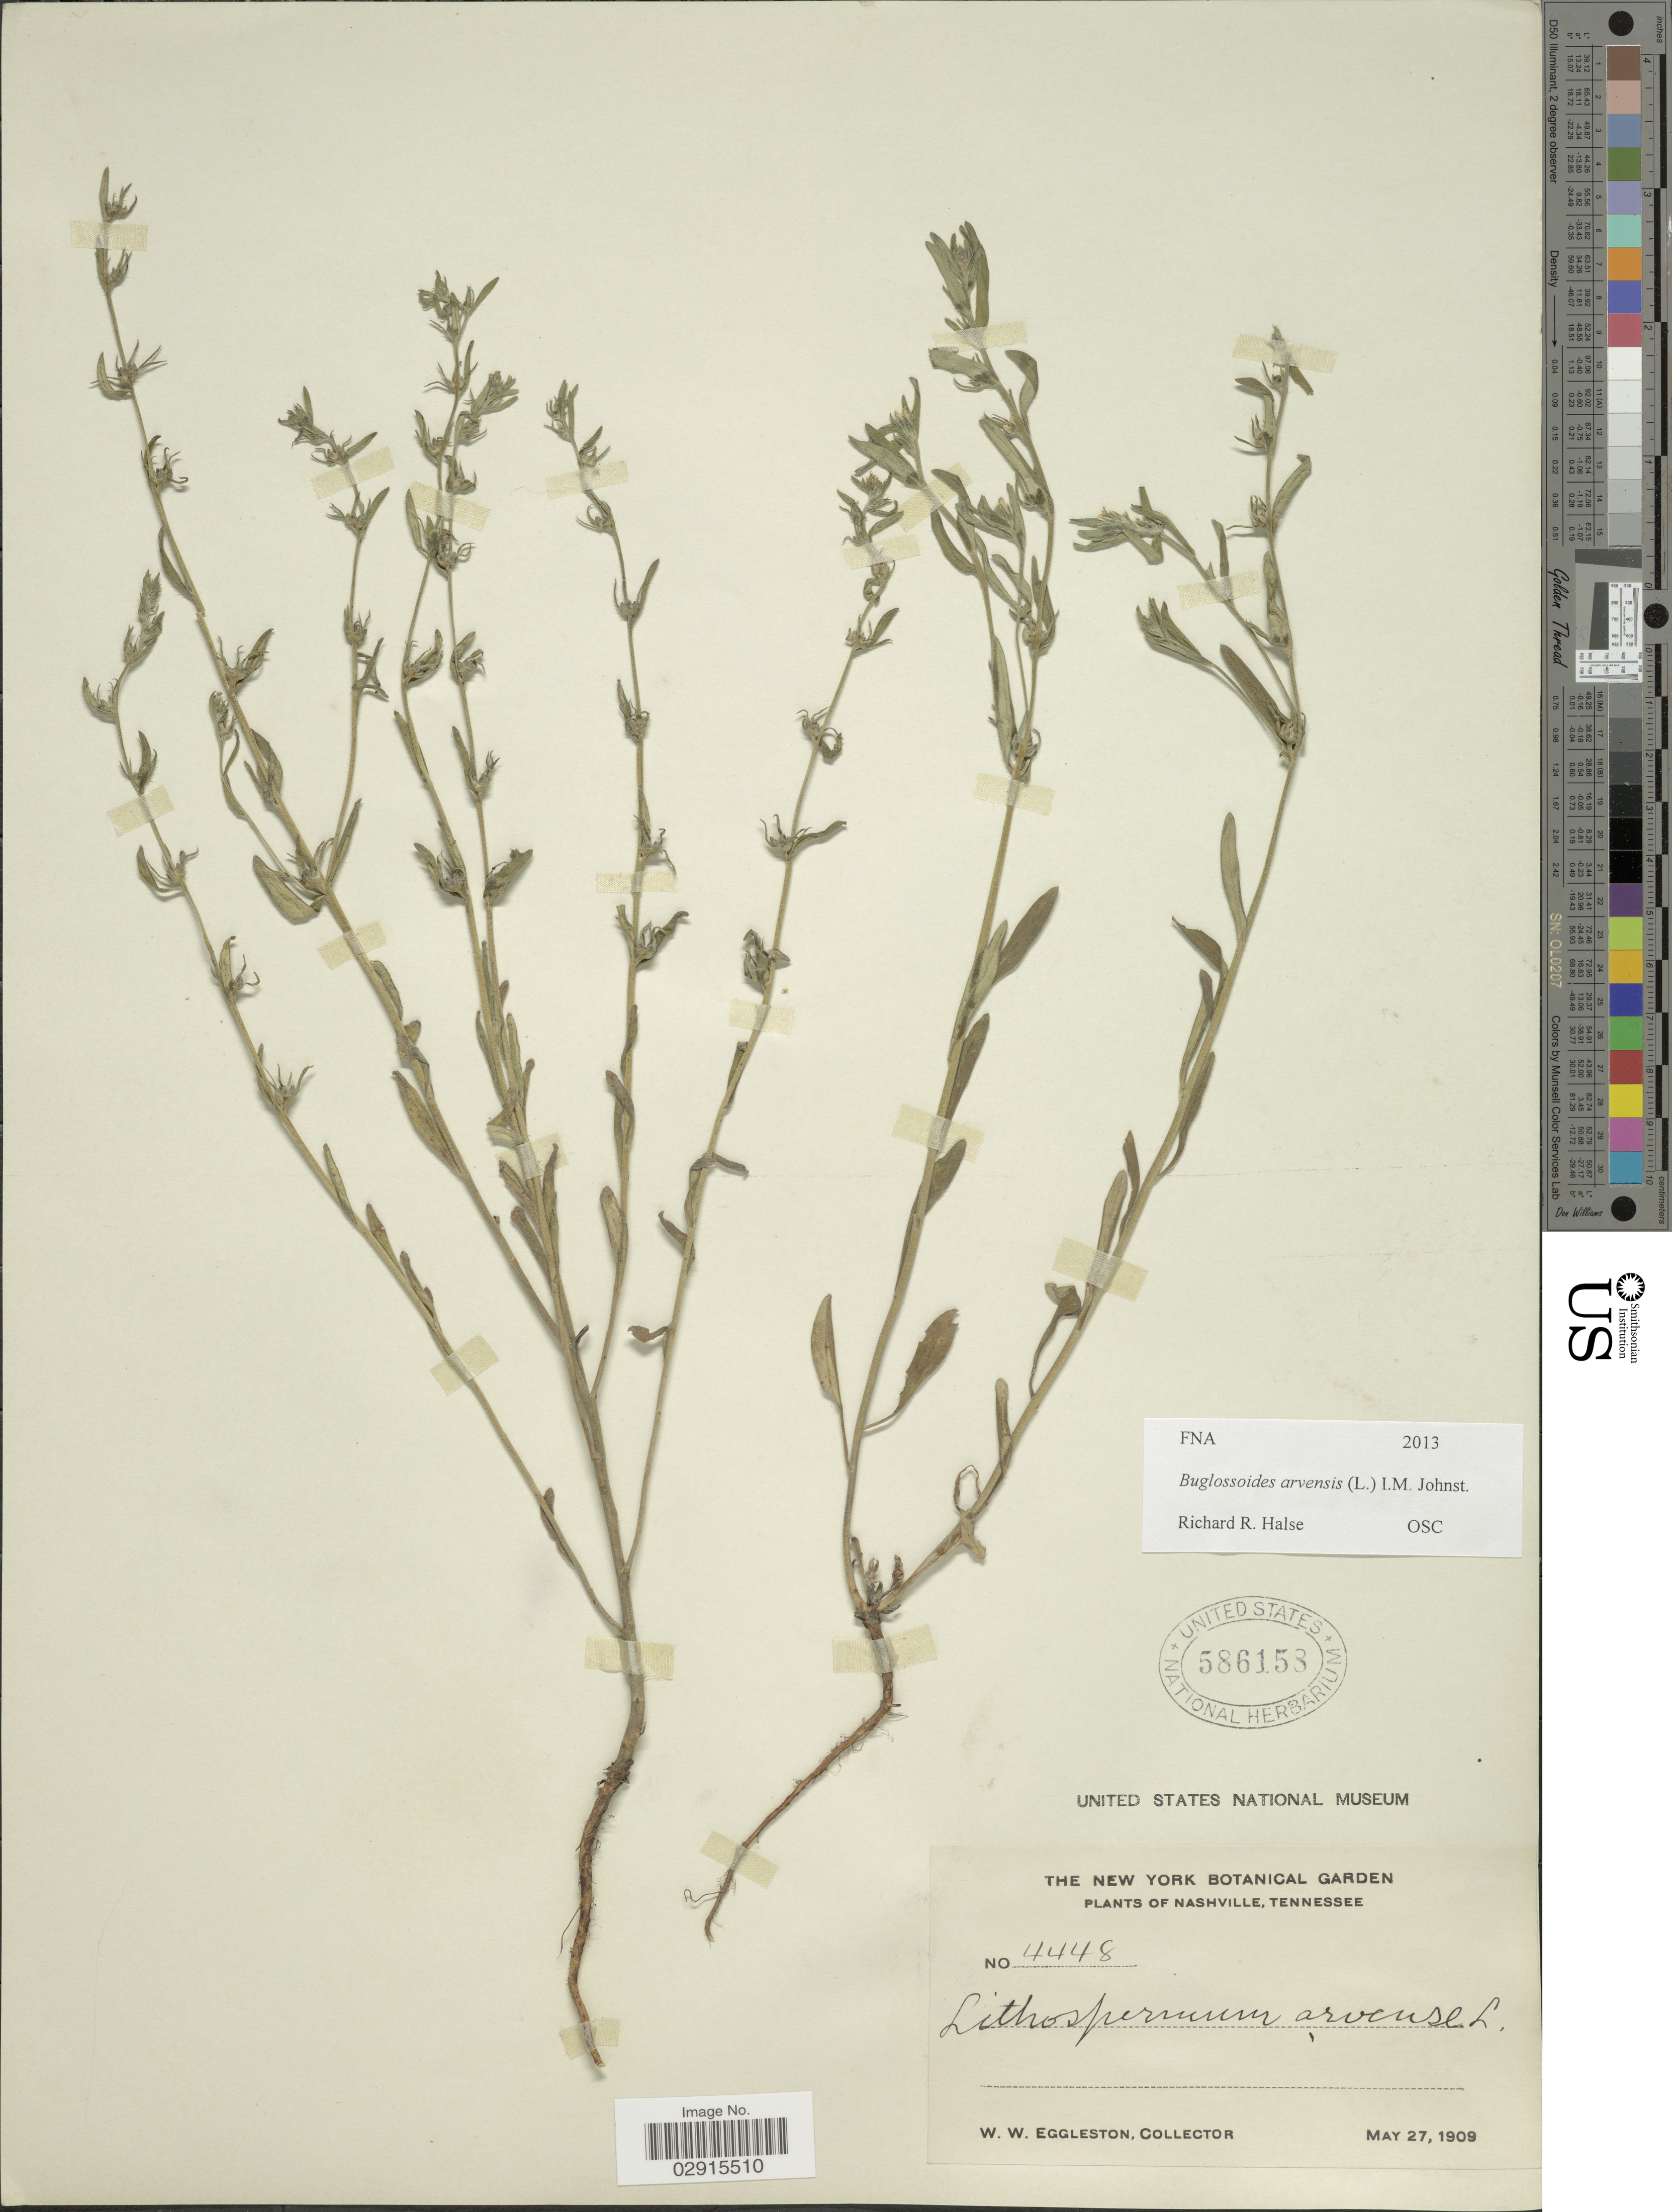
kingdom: Plantae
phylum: Tracheophyta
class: Magnoliopsida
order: Boraginales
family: Boraginaceae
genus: Buglossoides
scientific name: Buglossoides arvensis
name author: (L.) I.M. Johnst.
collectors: W. W. Eggleston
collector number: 4448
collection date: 1909-05-27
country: United States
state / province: Tennessee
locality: Nashville.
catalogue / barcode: US 586158